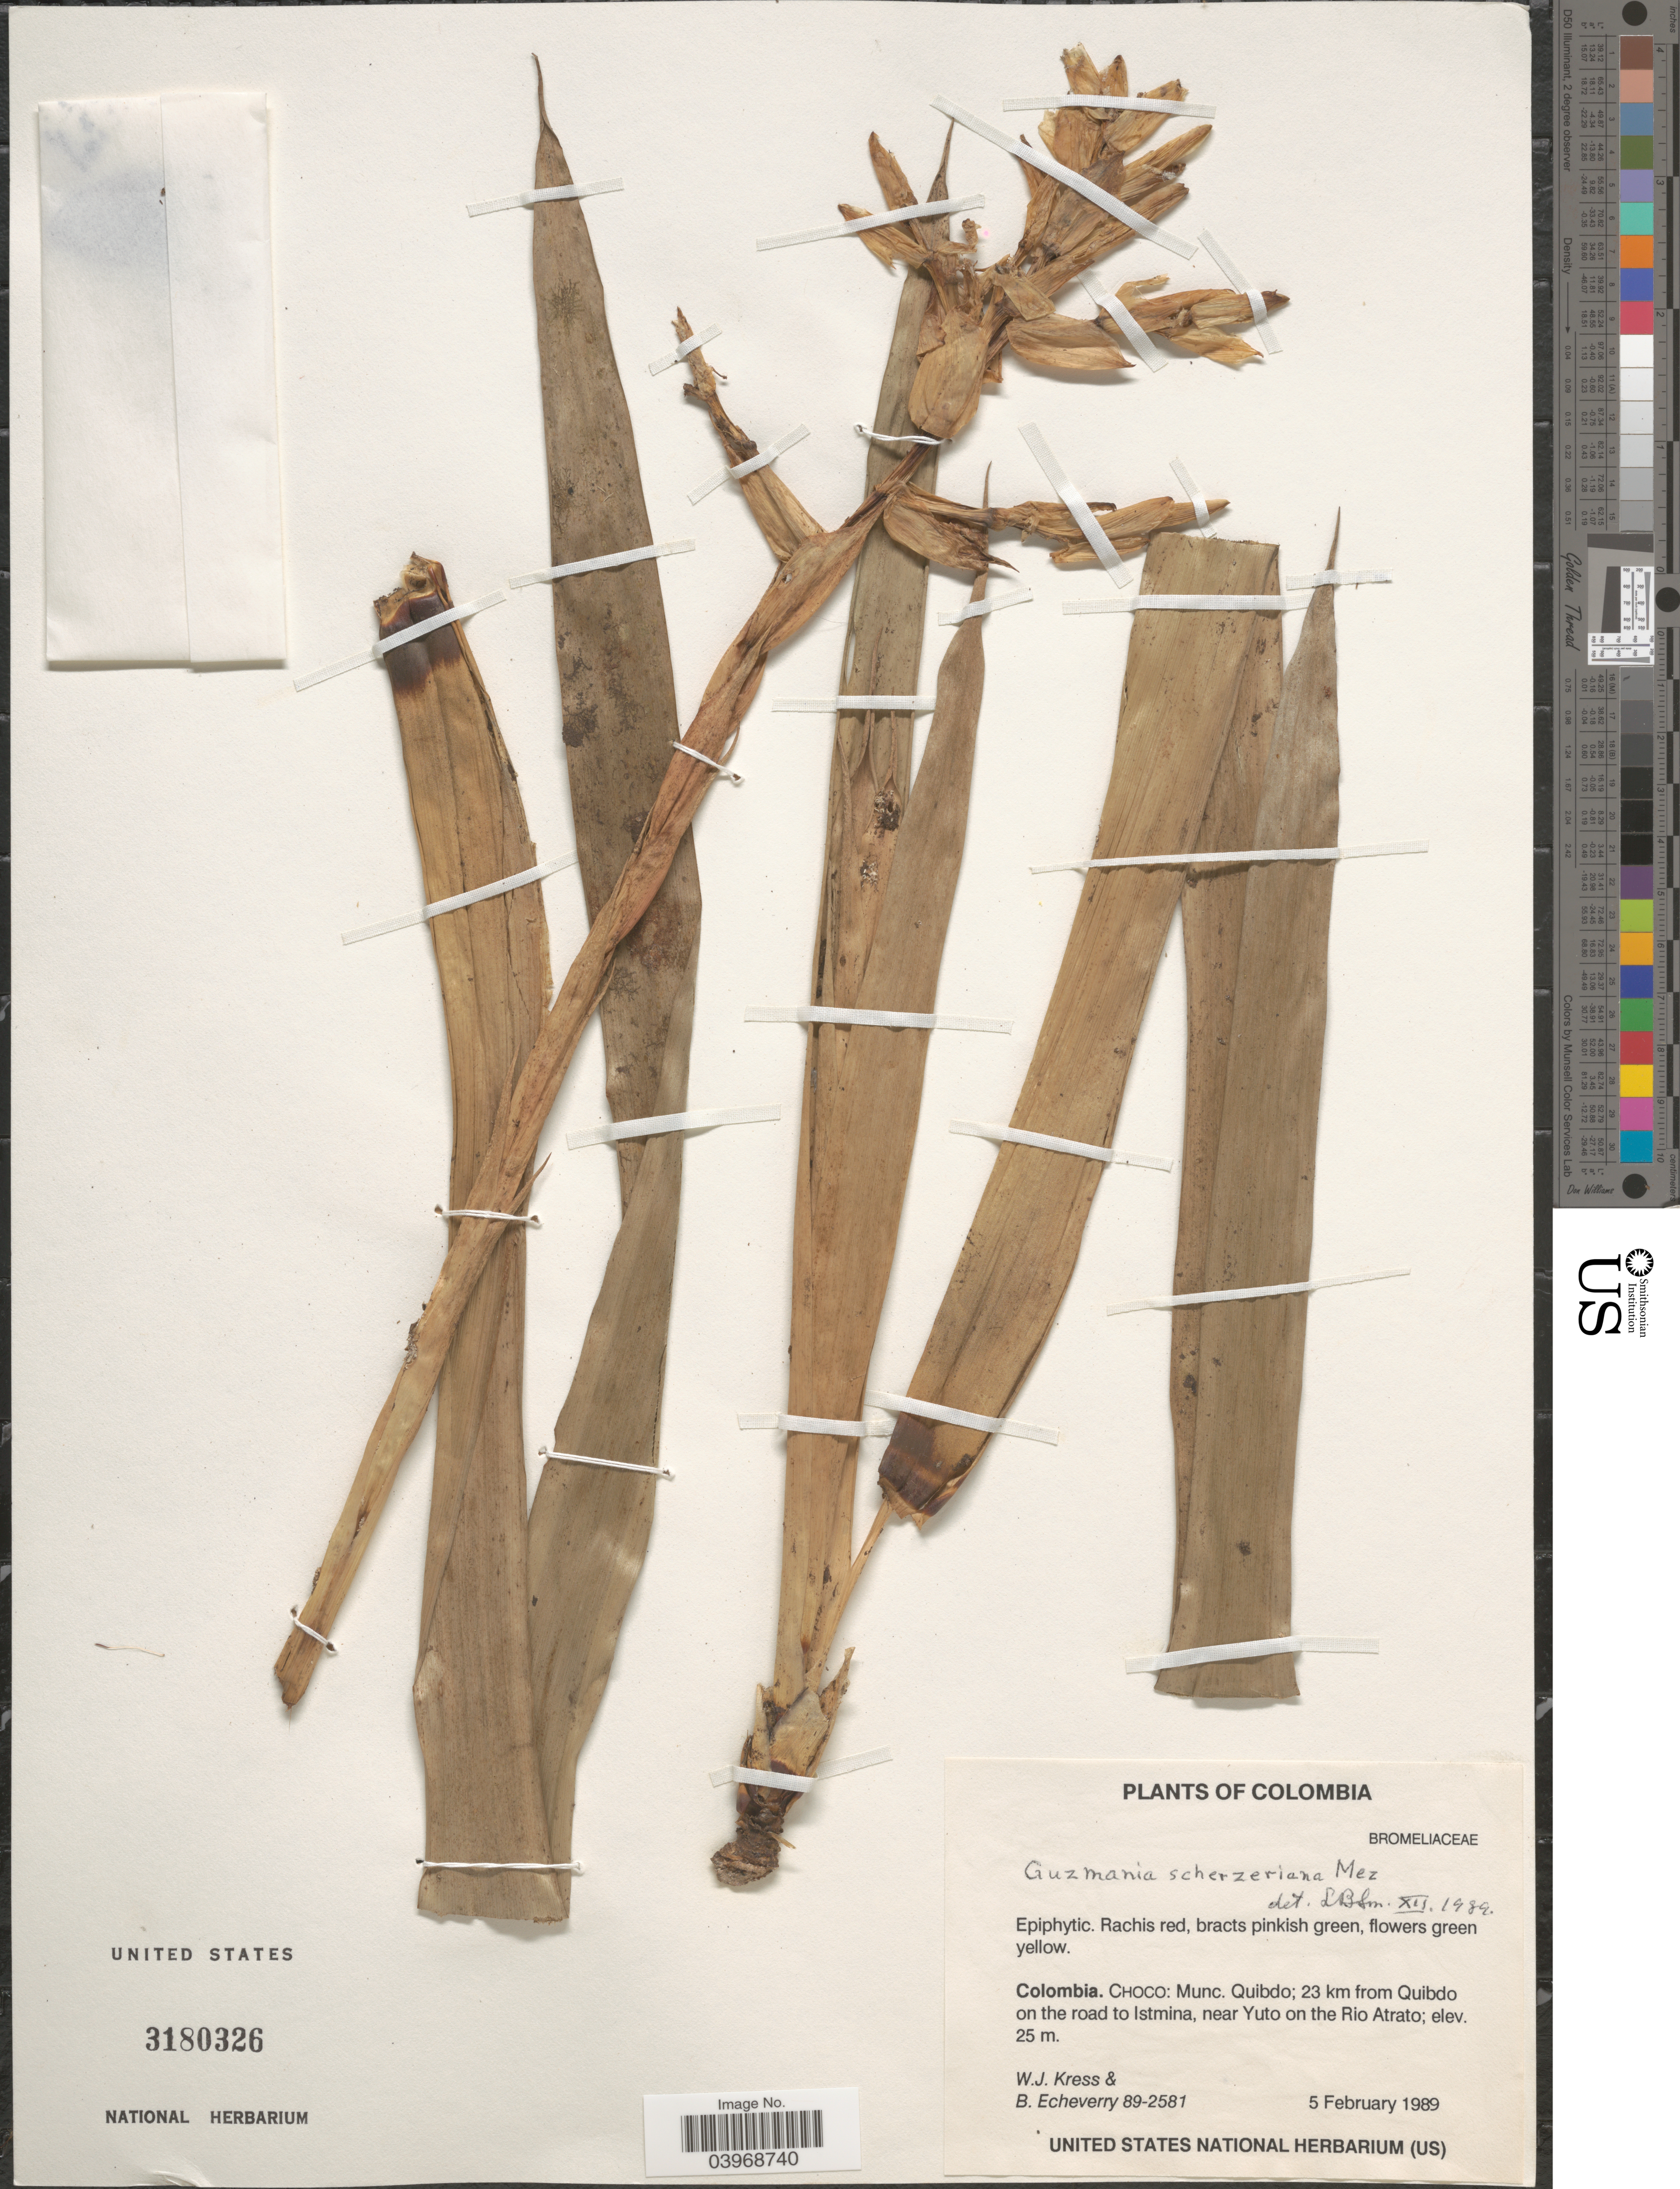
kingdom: Plantae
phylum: Tracheophyta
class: Liliopsida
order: Poales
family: Bromeliaceae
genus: Guzmania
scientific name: Guzmania scherzeriana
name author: Mez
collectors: W. J. Kress & B. Echeverry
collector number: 89-2581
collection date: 1989-02-05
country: Colombia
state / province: Chocó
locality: Munc. Quibdo; 23 km from Quibdo on the road to Istmina, near Yuto on the Rio Atrato.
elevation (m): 25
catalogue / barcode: US 3180326